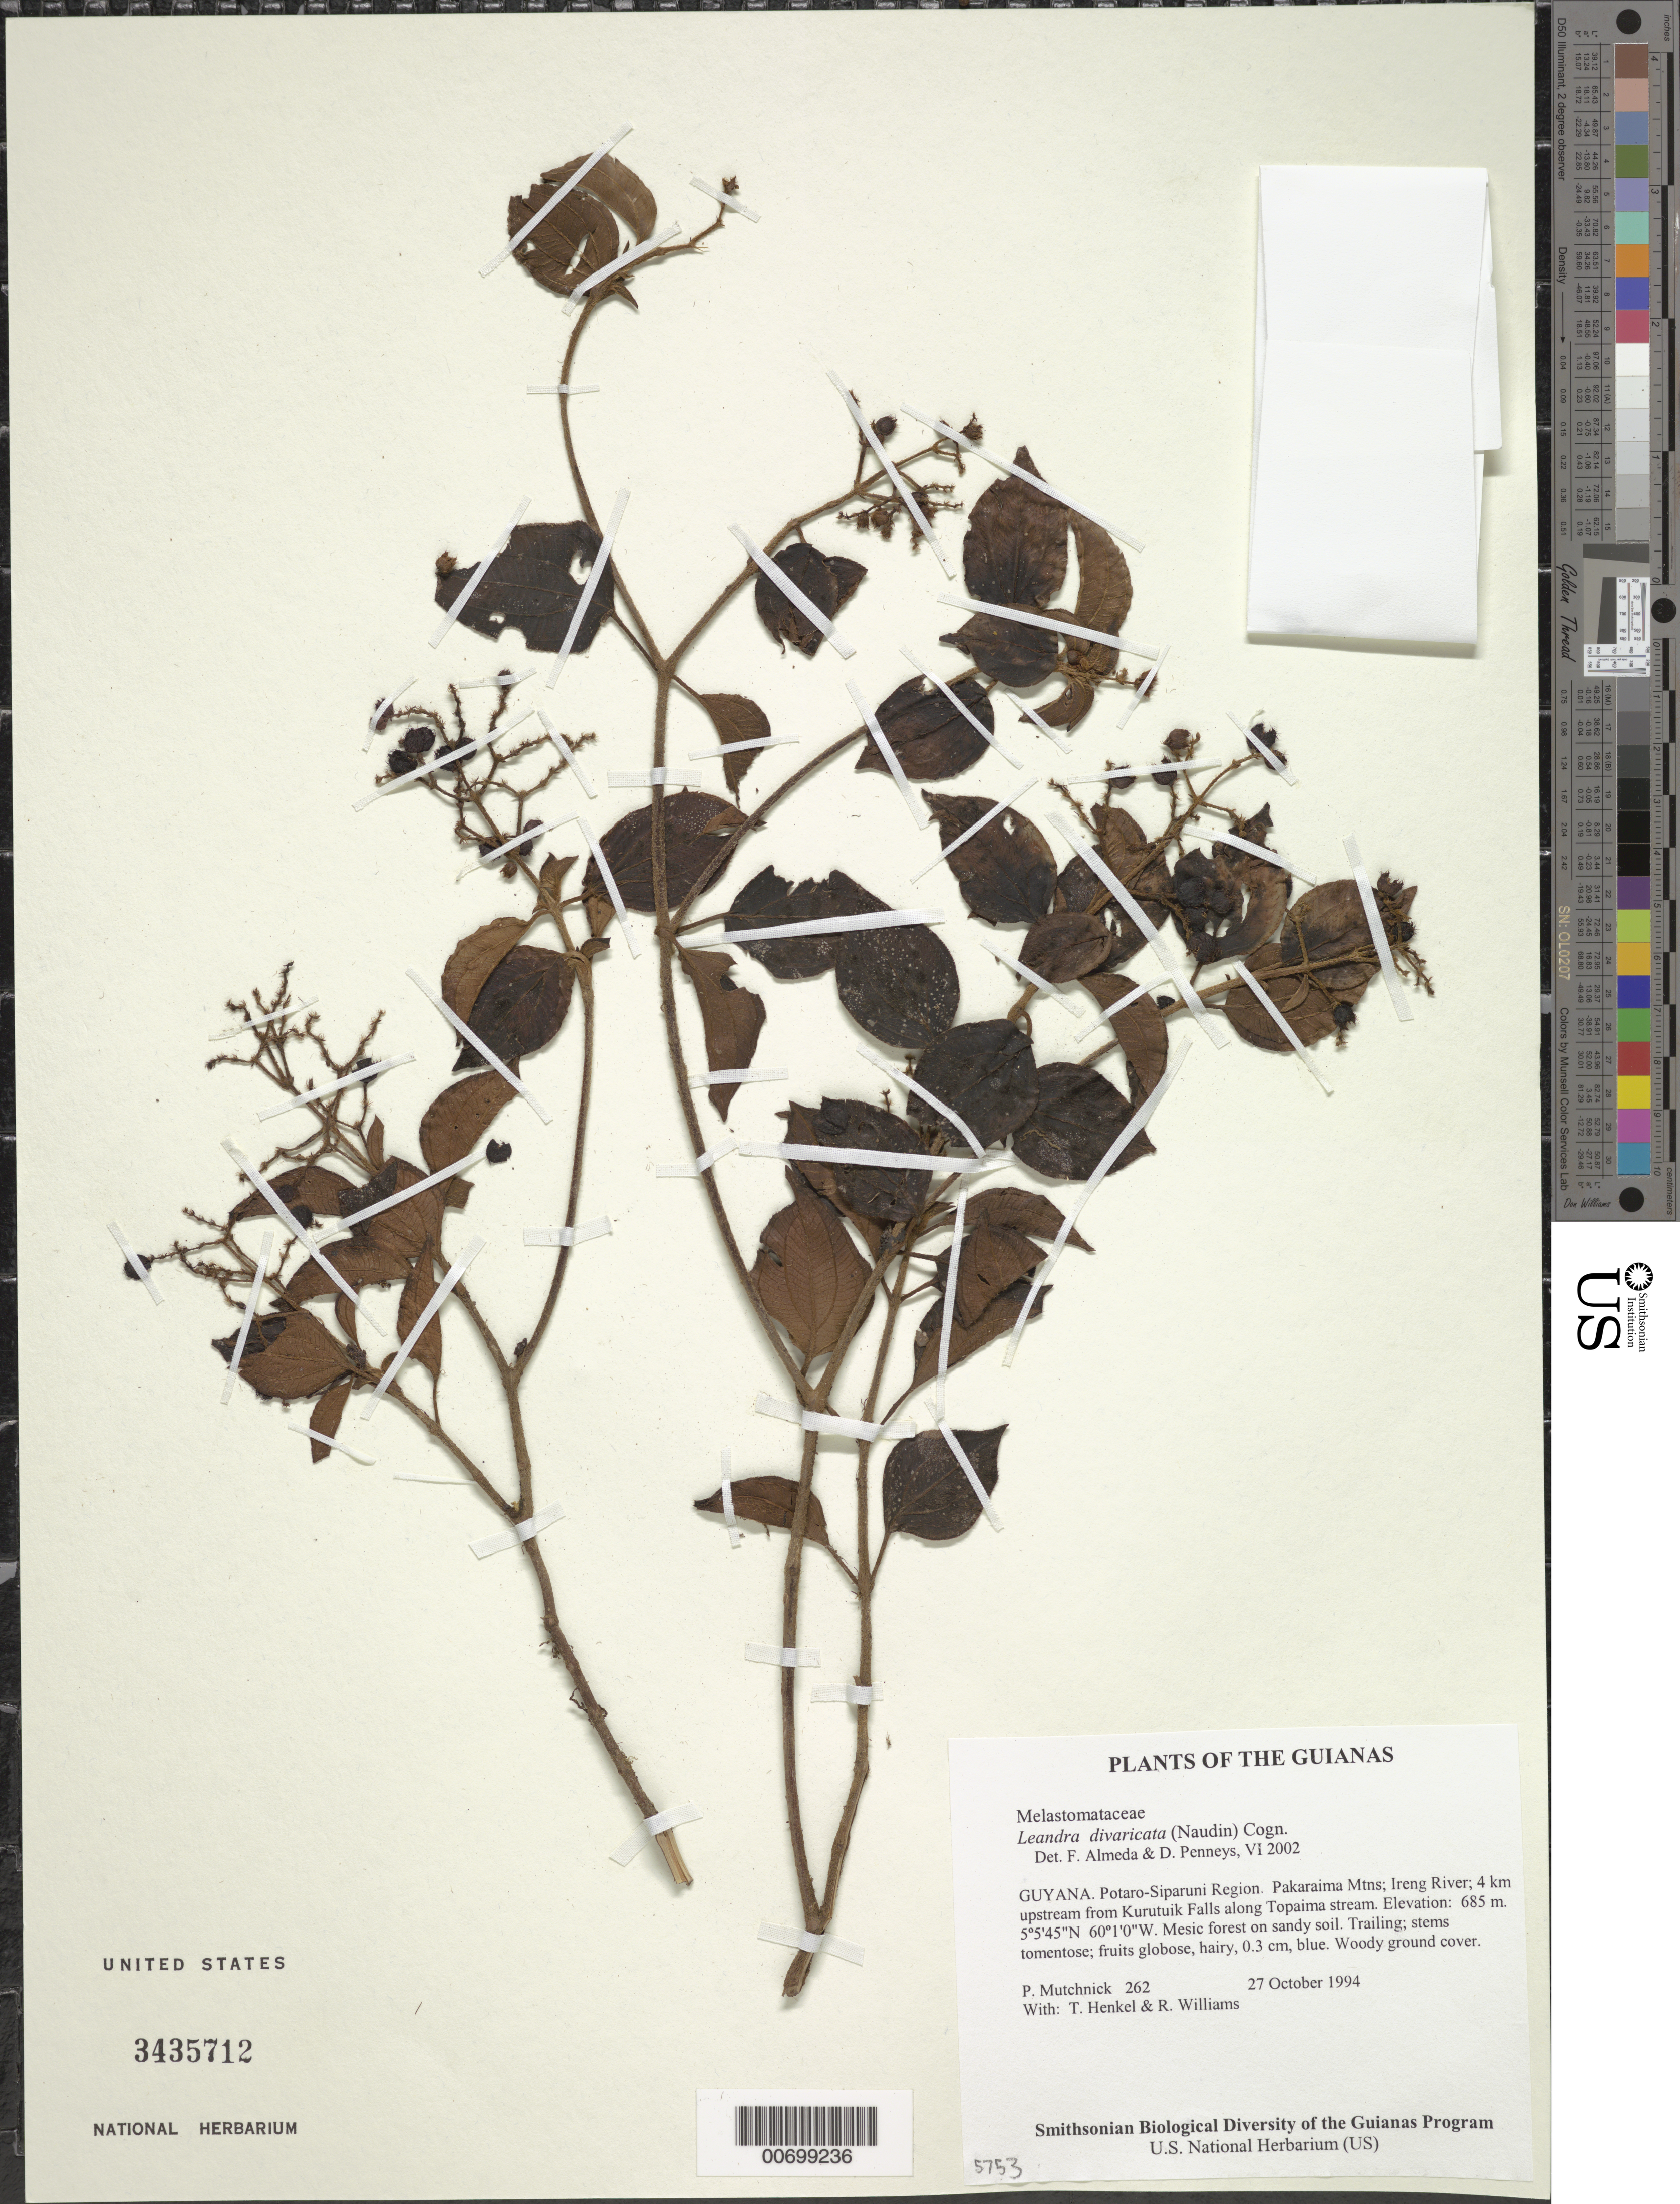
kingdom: Plantae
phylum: Tracheophyta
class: Magnoliopsida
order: Myrtales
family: Melastomataceae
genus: Leandra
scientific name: Leandra divaricata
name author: (Naudin) Cogn.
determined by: Almeda, F.; Penneys, D. S.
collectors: P. Mutchnick, T. Henkel & R. Williams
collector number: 262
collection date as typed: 27 October 1994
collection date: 1994-10-27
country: Guyana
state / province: Potaro-Siparuni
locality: Pakaraima Mtns; Ireng River; 4 km upstream from Kurutuik Falls along Topaima stream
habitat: Mesic forest on sandy soil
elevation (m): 685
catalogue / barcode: US 3435712